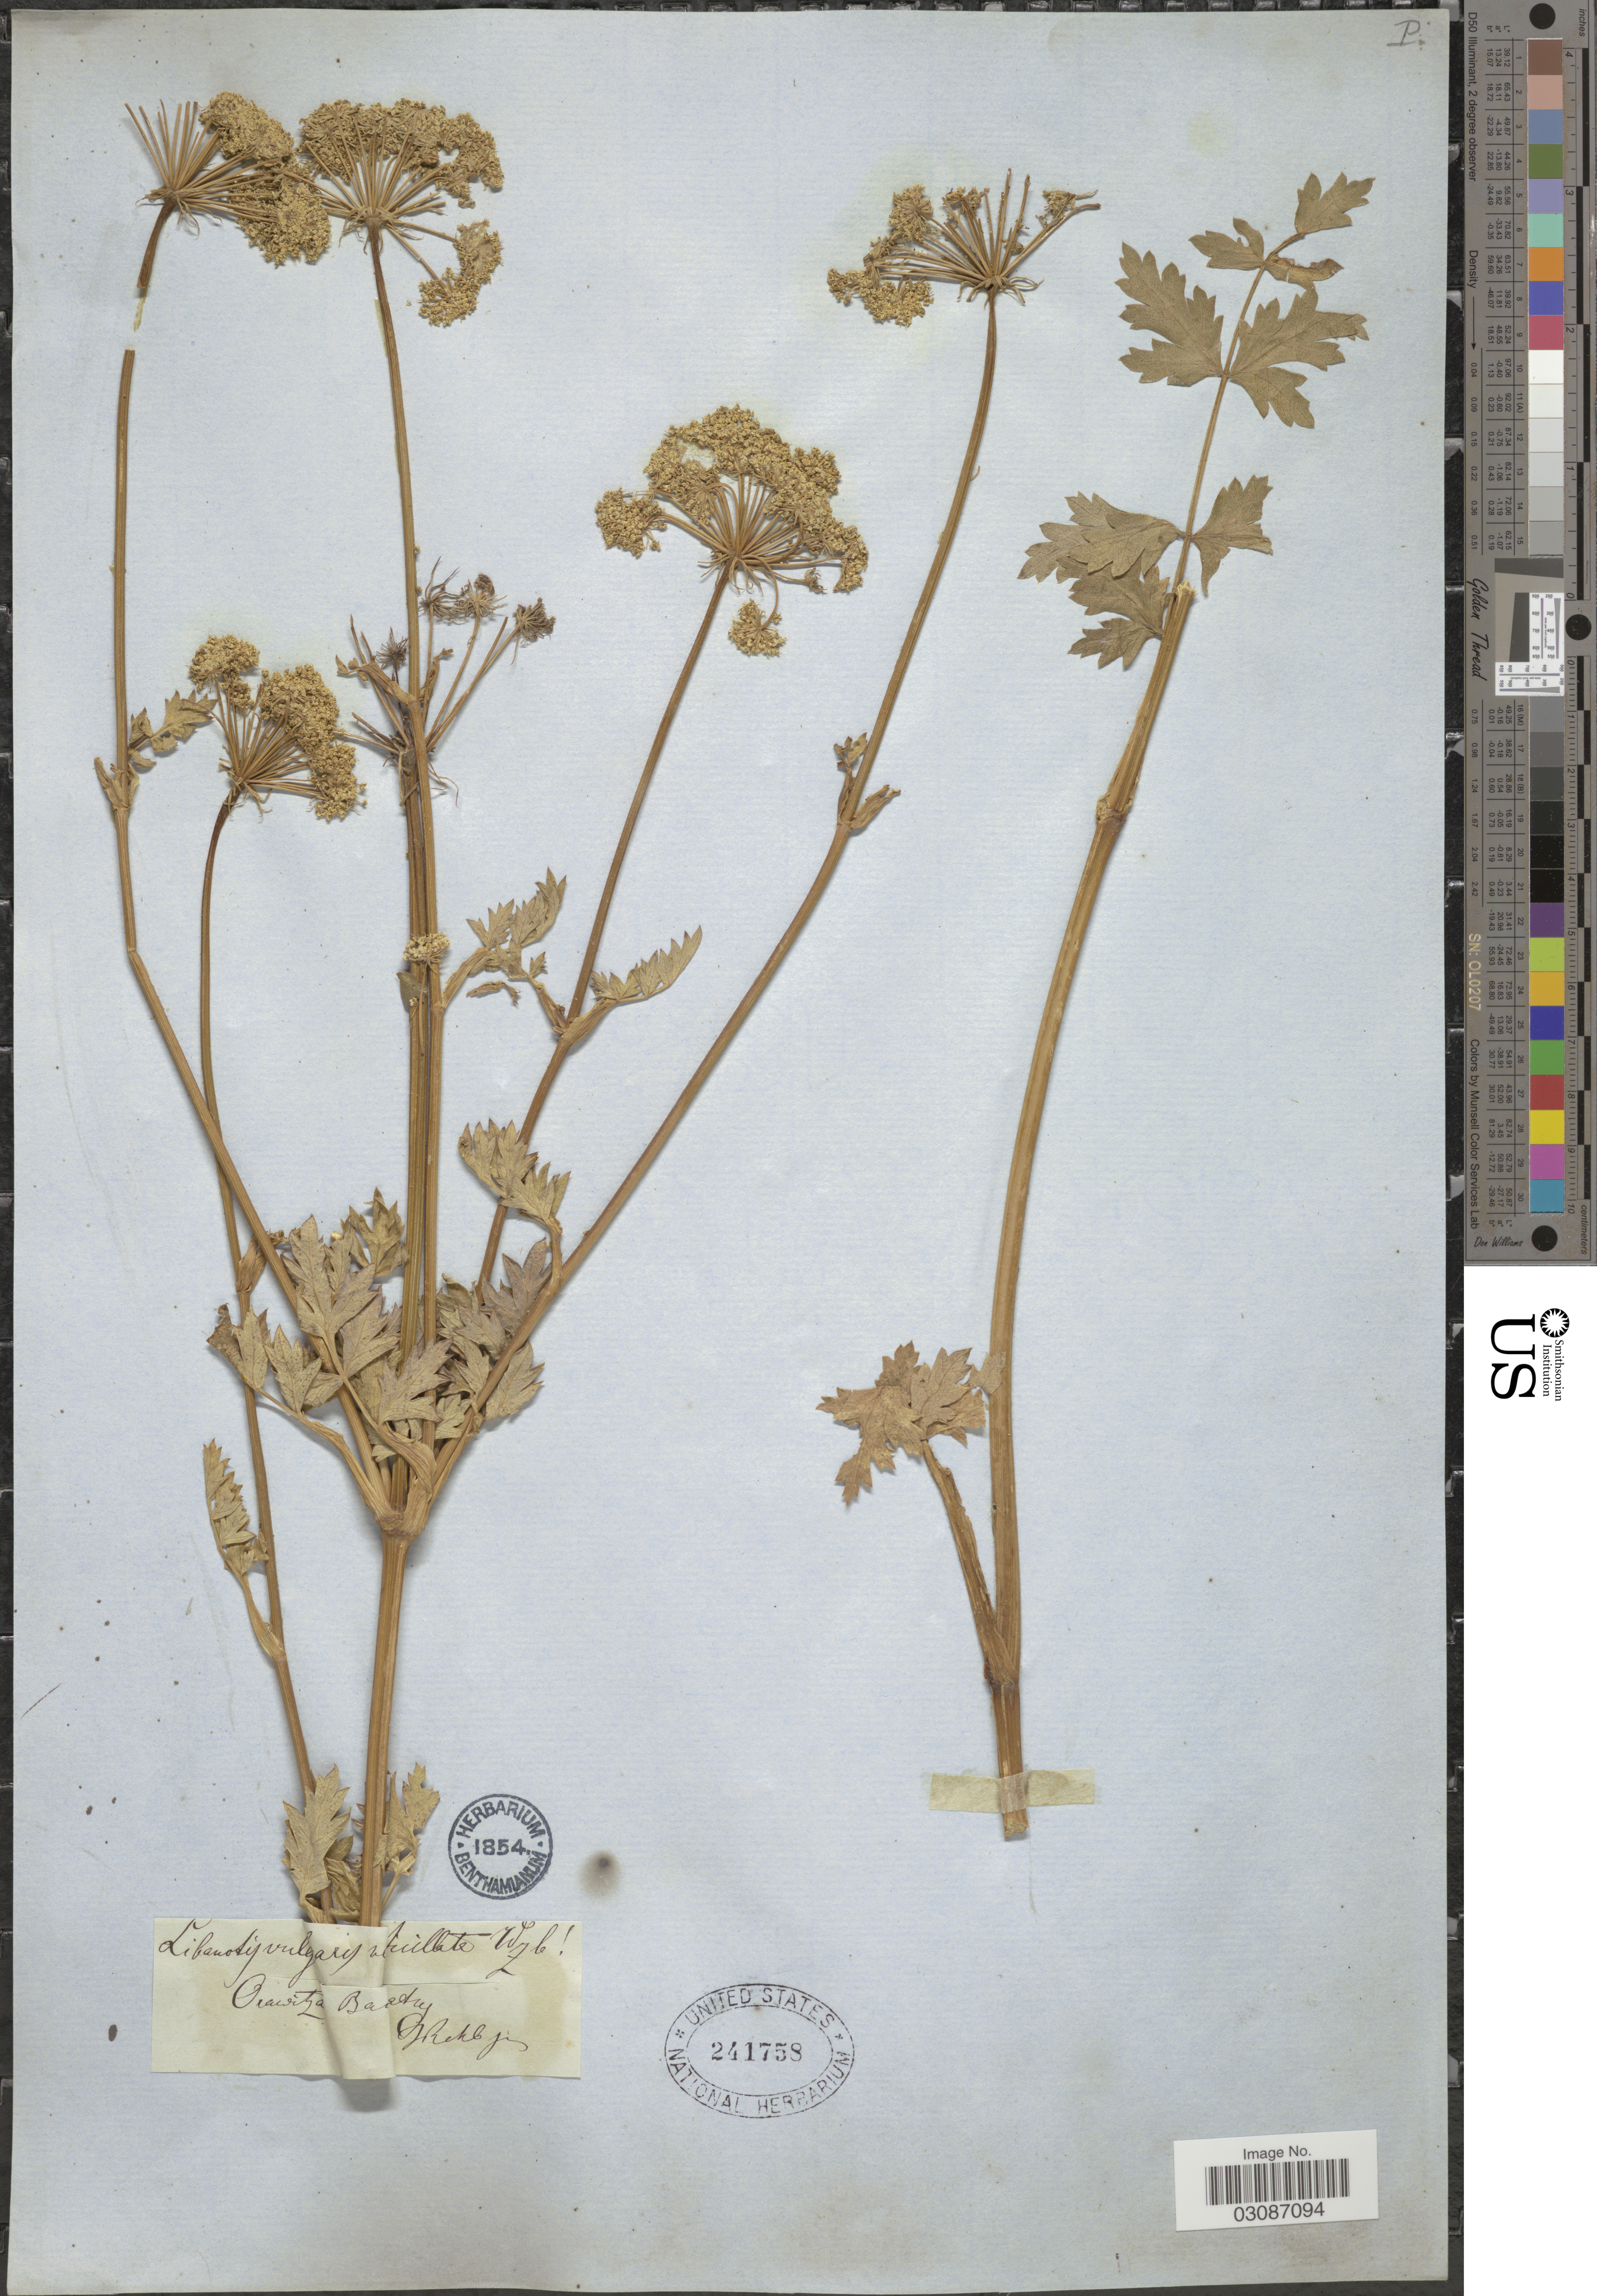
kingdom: Plantae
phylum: Tracheophyta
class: Magnoliopsida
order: Apiales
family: Apiaceae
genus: Seseli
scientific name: Seseli libanotis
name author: Koch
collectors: J. Rekbji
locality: Crawiza Bartry. [interpreted]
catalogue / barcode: US 241758